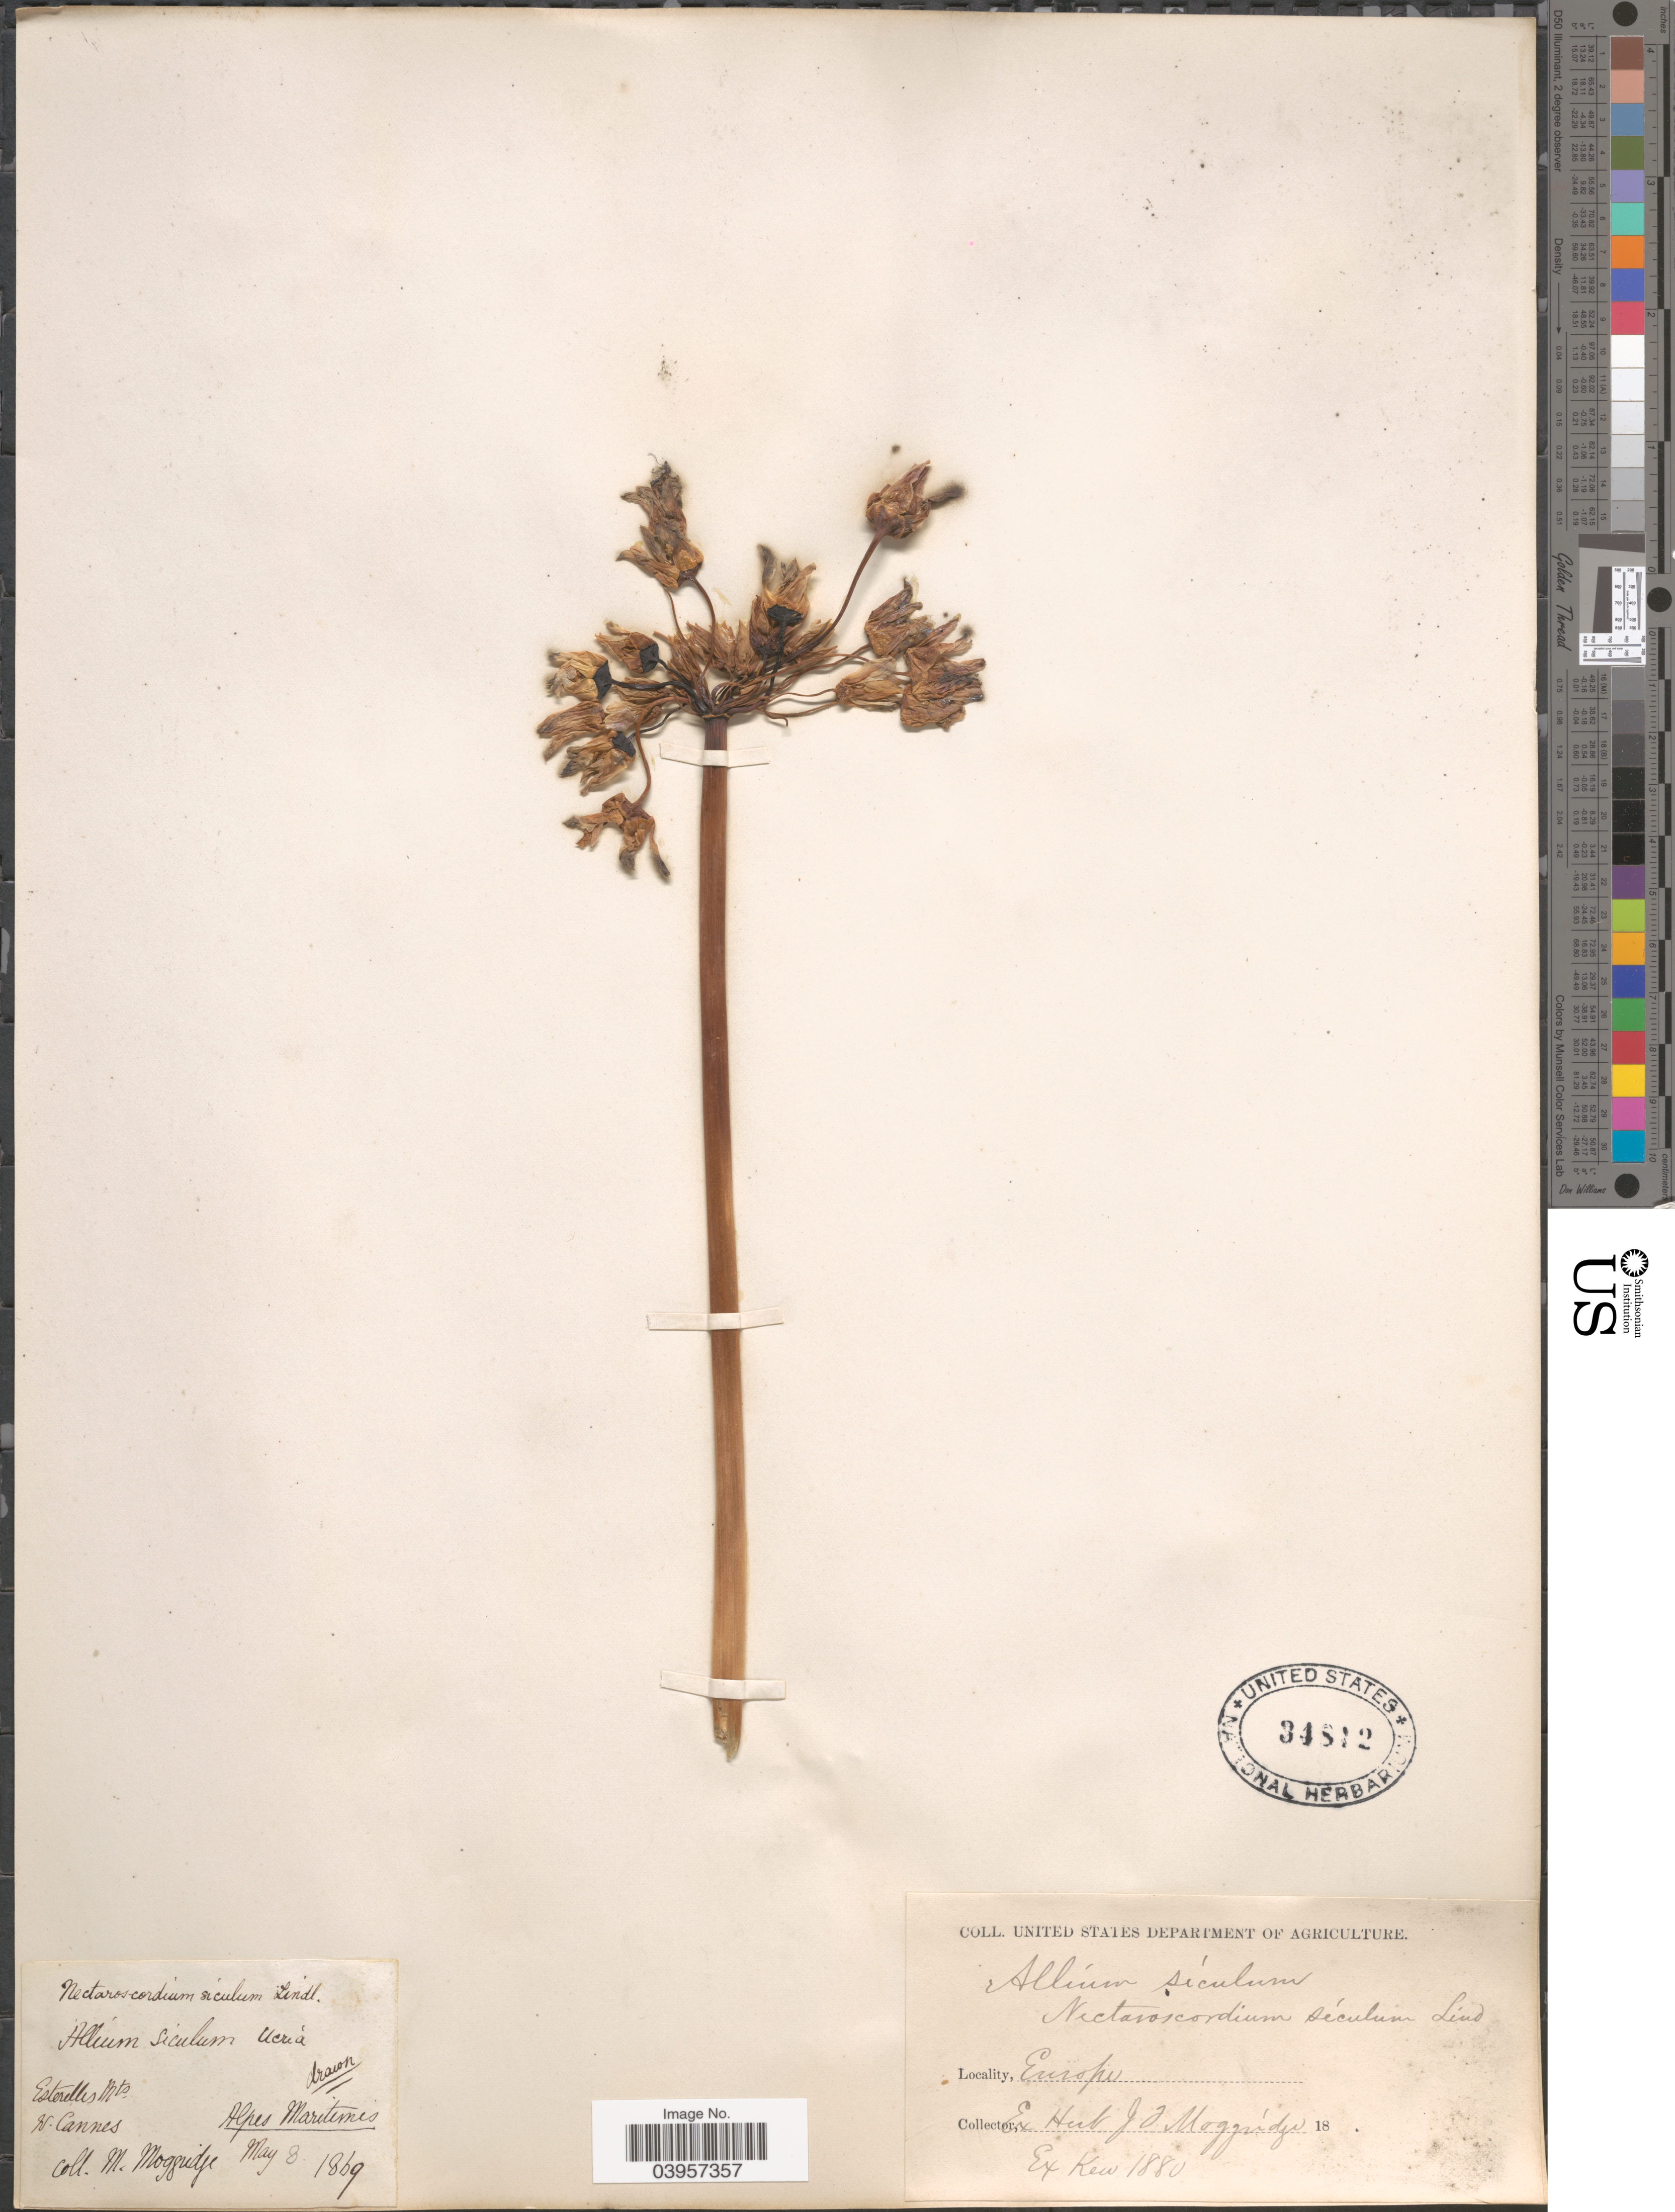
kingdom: Plantae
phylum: Tracheophyta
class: Liliopsida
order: Asparagales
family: Amaryllidaceae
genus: Allium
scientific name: Allium siculum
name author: Ucria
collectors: M. Moggridge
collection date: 1869-05-08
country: France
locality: Esterelles Mts. N. Cannes. Alpes Maritemes. Europe.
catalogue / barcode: US 34812